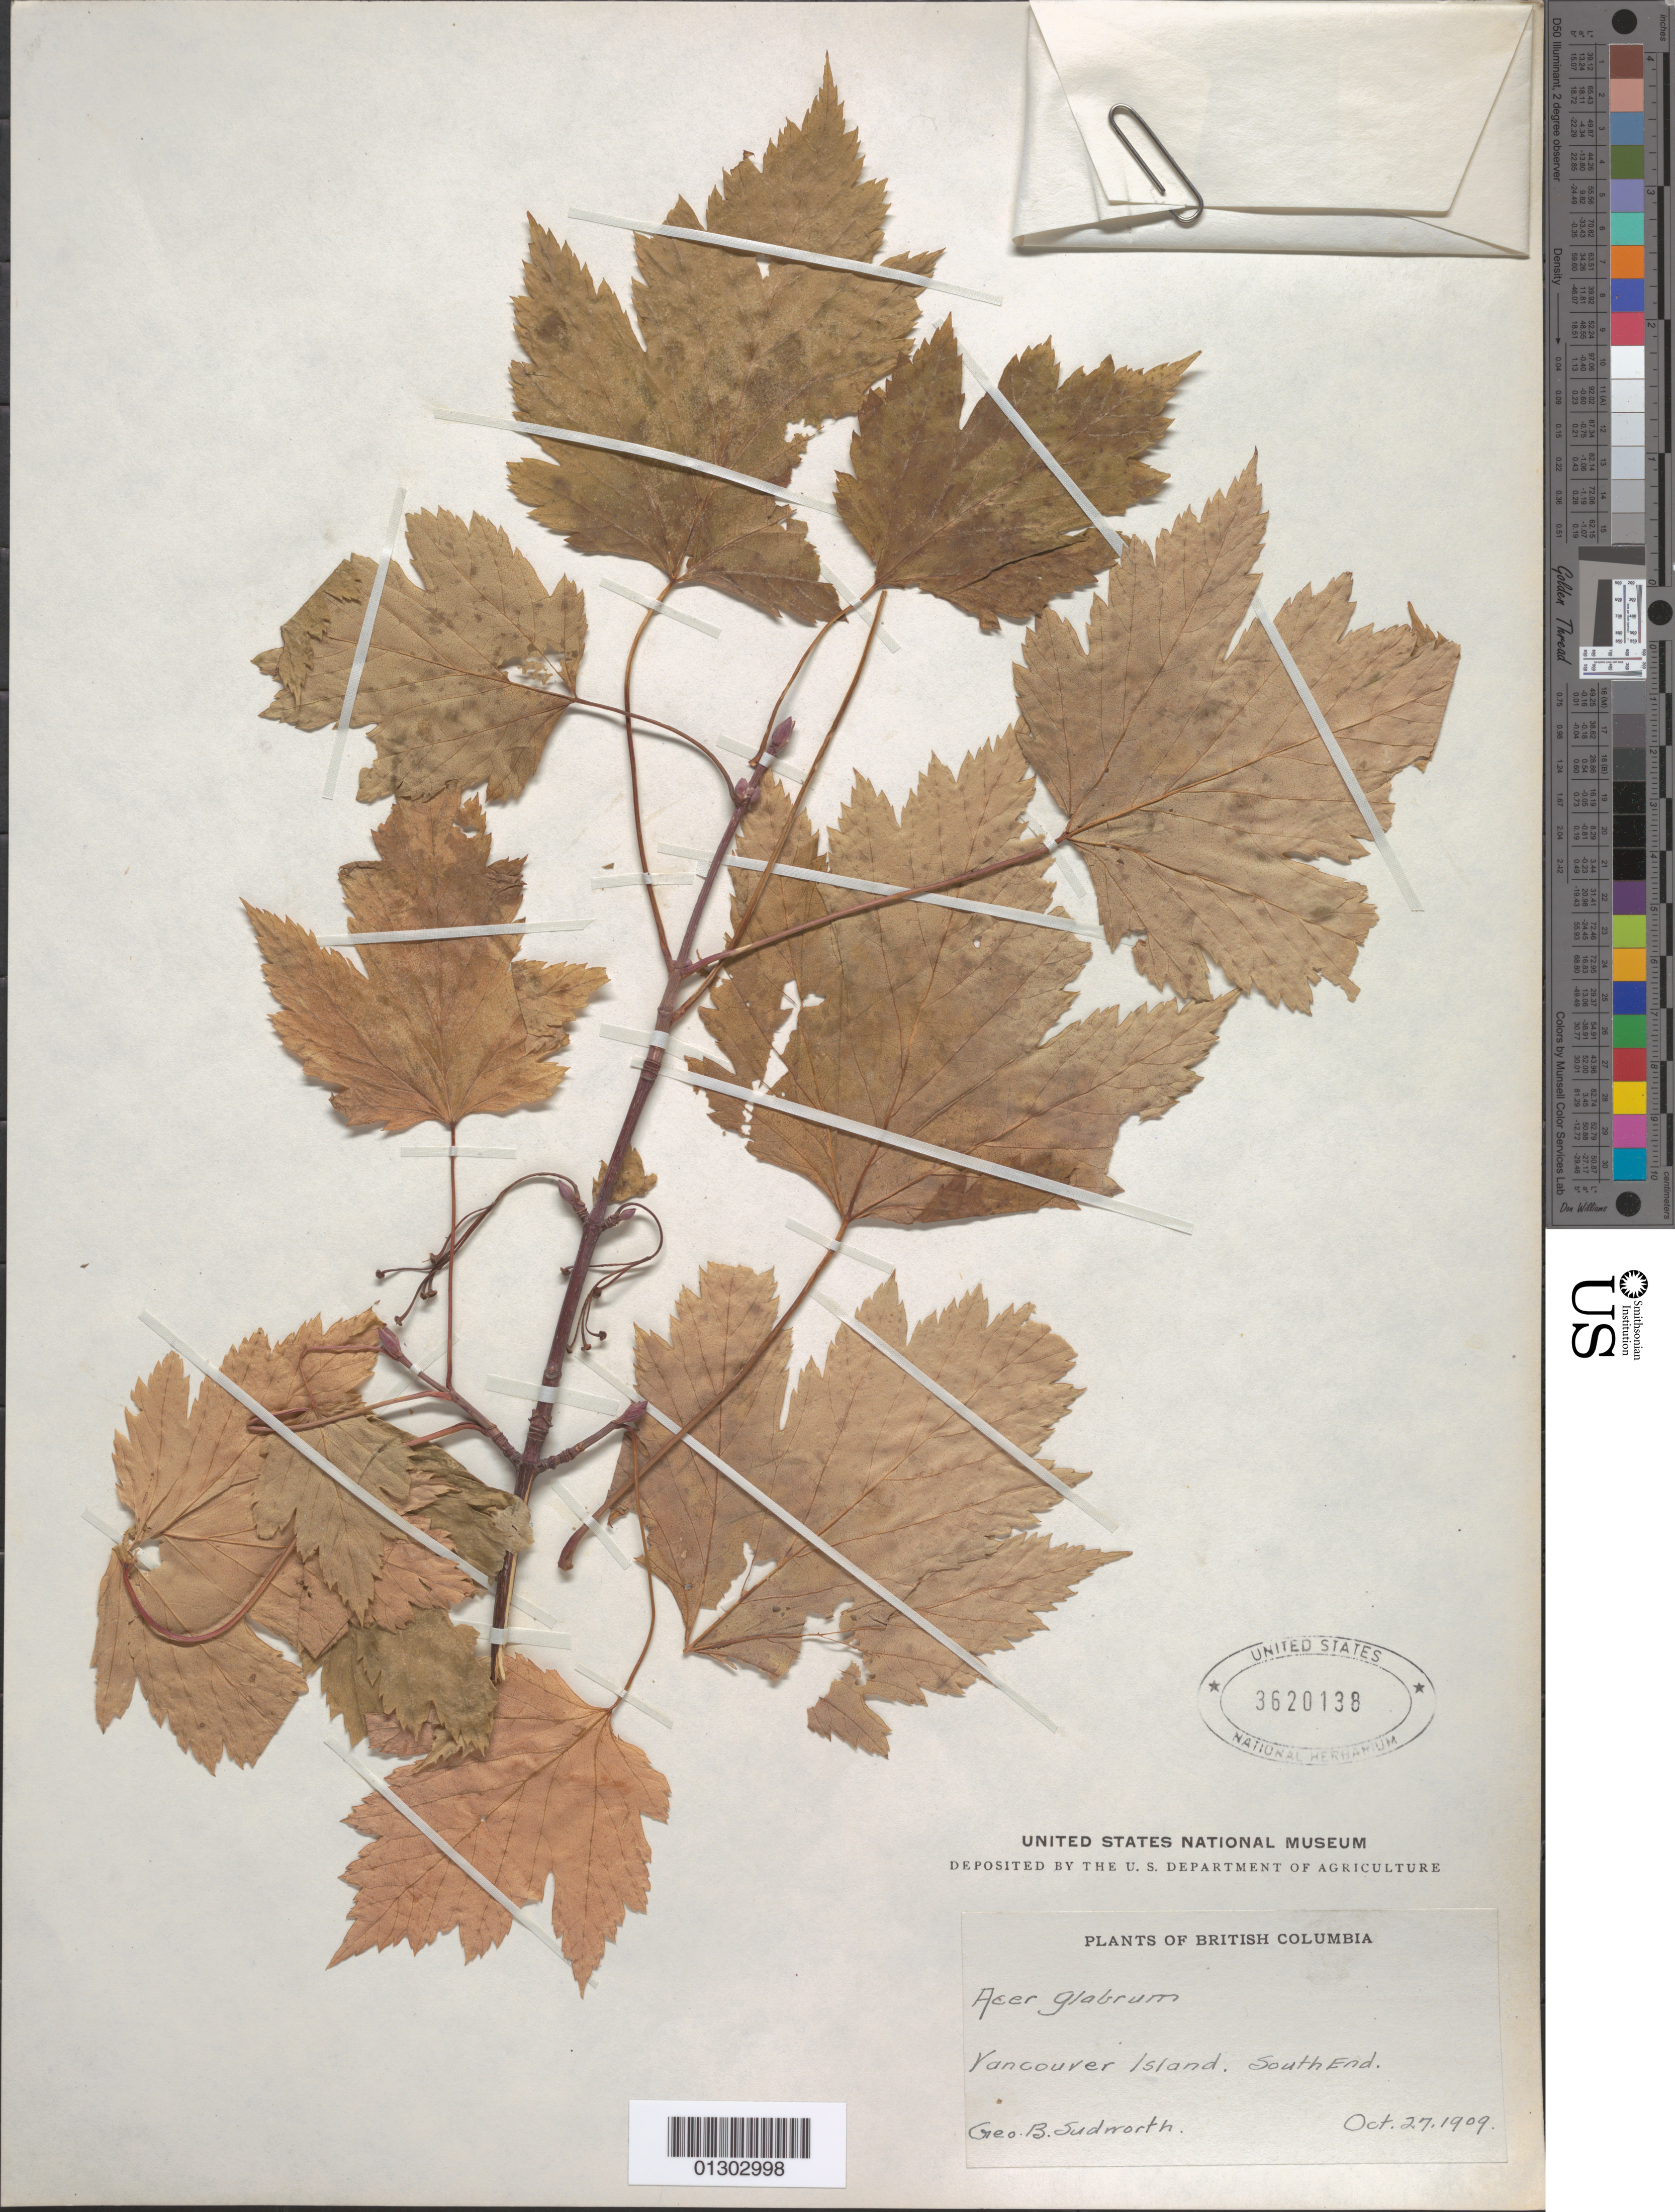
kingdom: Plantae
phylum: Tracheophyta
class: Magnoliopsida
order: Sapindales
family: Sapindaceae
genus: Acer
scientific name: Acer glabrum var. douglasii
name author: (Hook.) Dippel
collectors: G. B. Sudworth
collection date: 1909-10-27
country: Canada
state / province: British Columbia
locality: Vancouver Island, South End.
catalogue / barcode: US 3620138